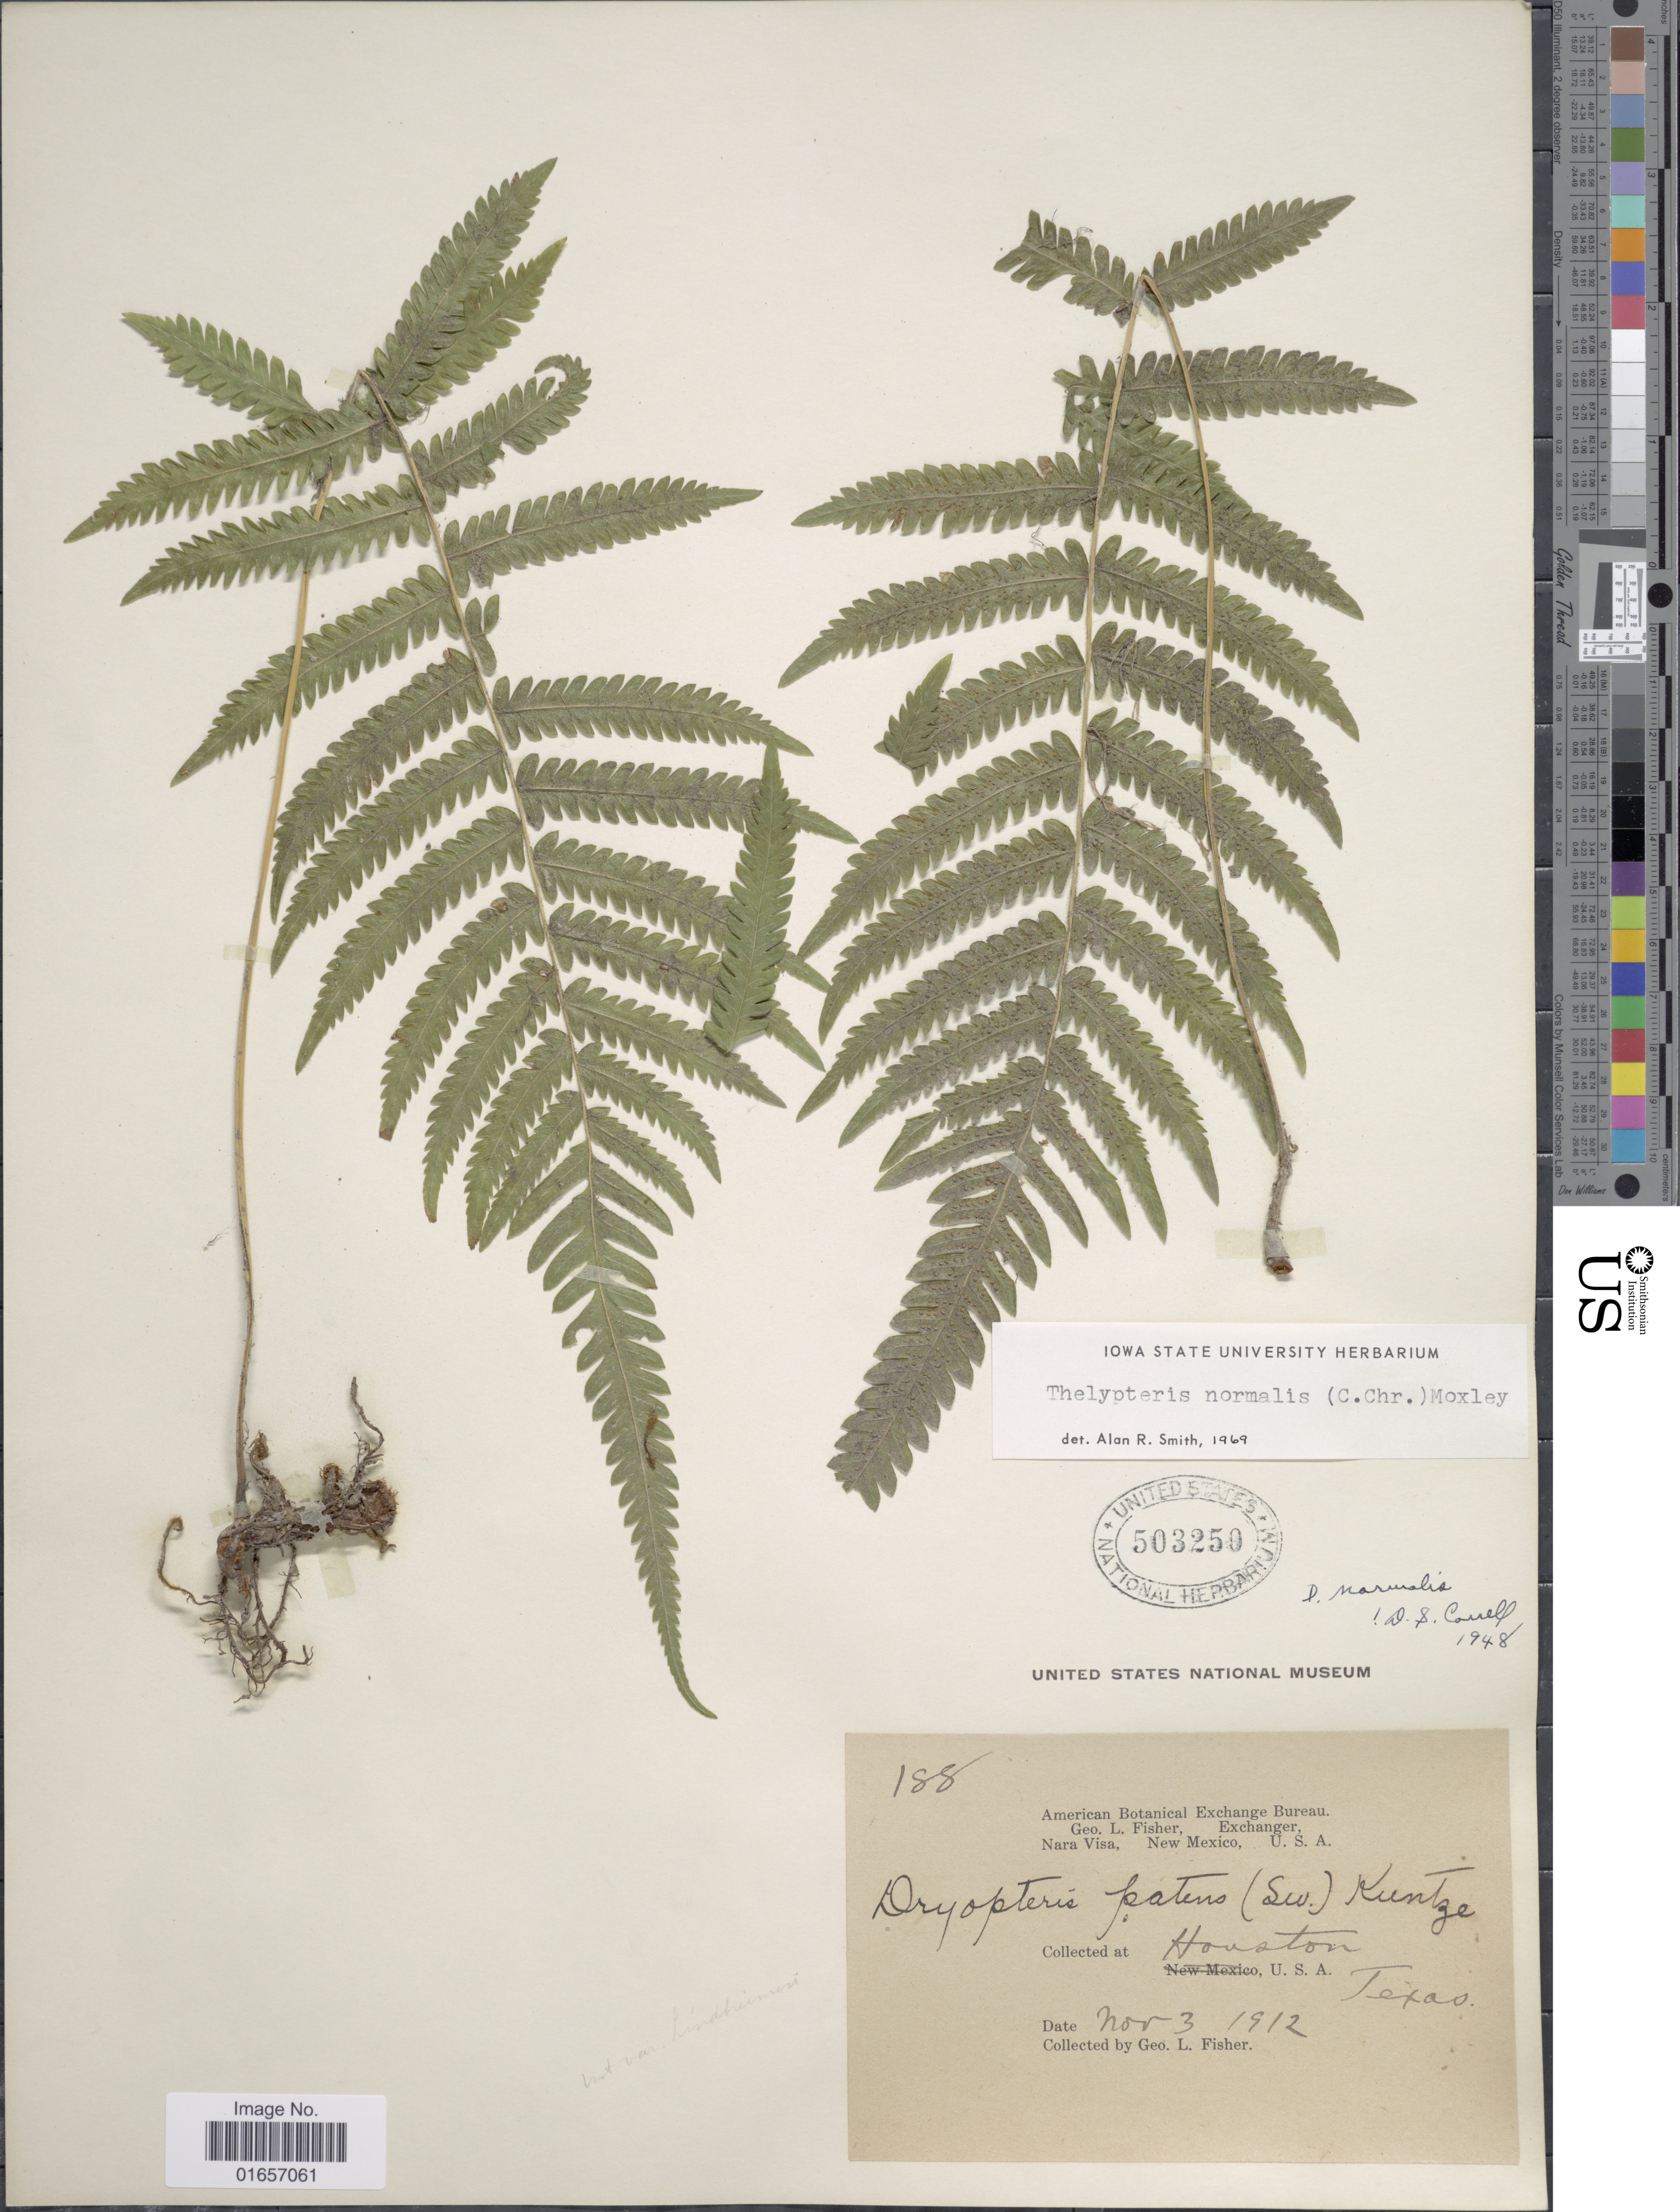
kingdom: Plantae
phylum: Tracheophyta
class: Polypodiopsida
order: Polypodiales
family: Thelypteridaceae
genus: Christella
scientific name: Christella kunthii comb. ined.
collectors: G. L. Fisher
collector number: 188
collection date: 1912-11-03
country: United States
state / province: Texas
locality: Houston, U. S. A.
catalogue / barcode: US 503250